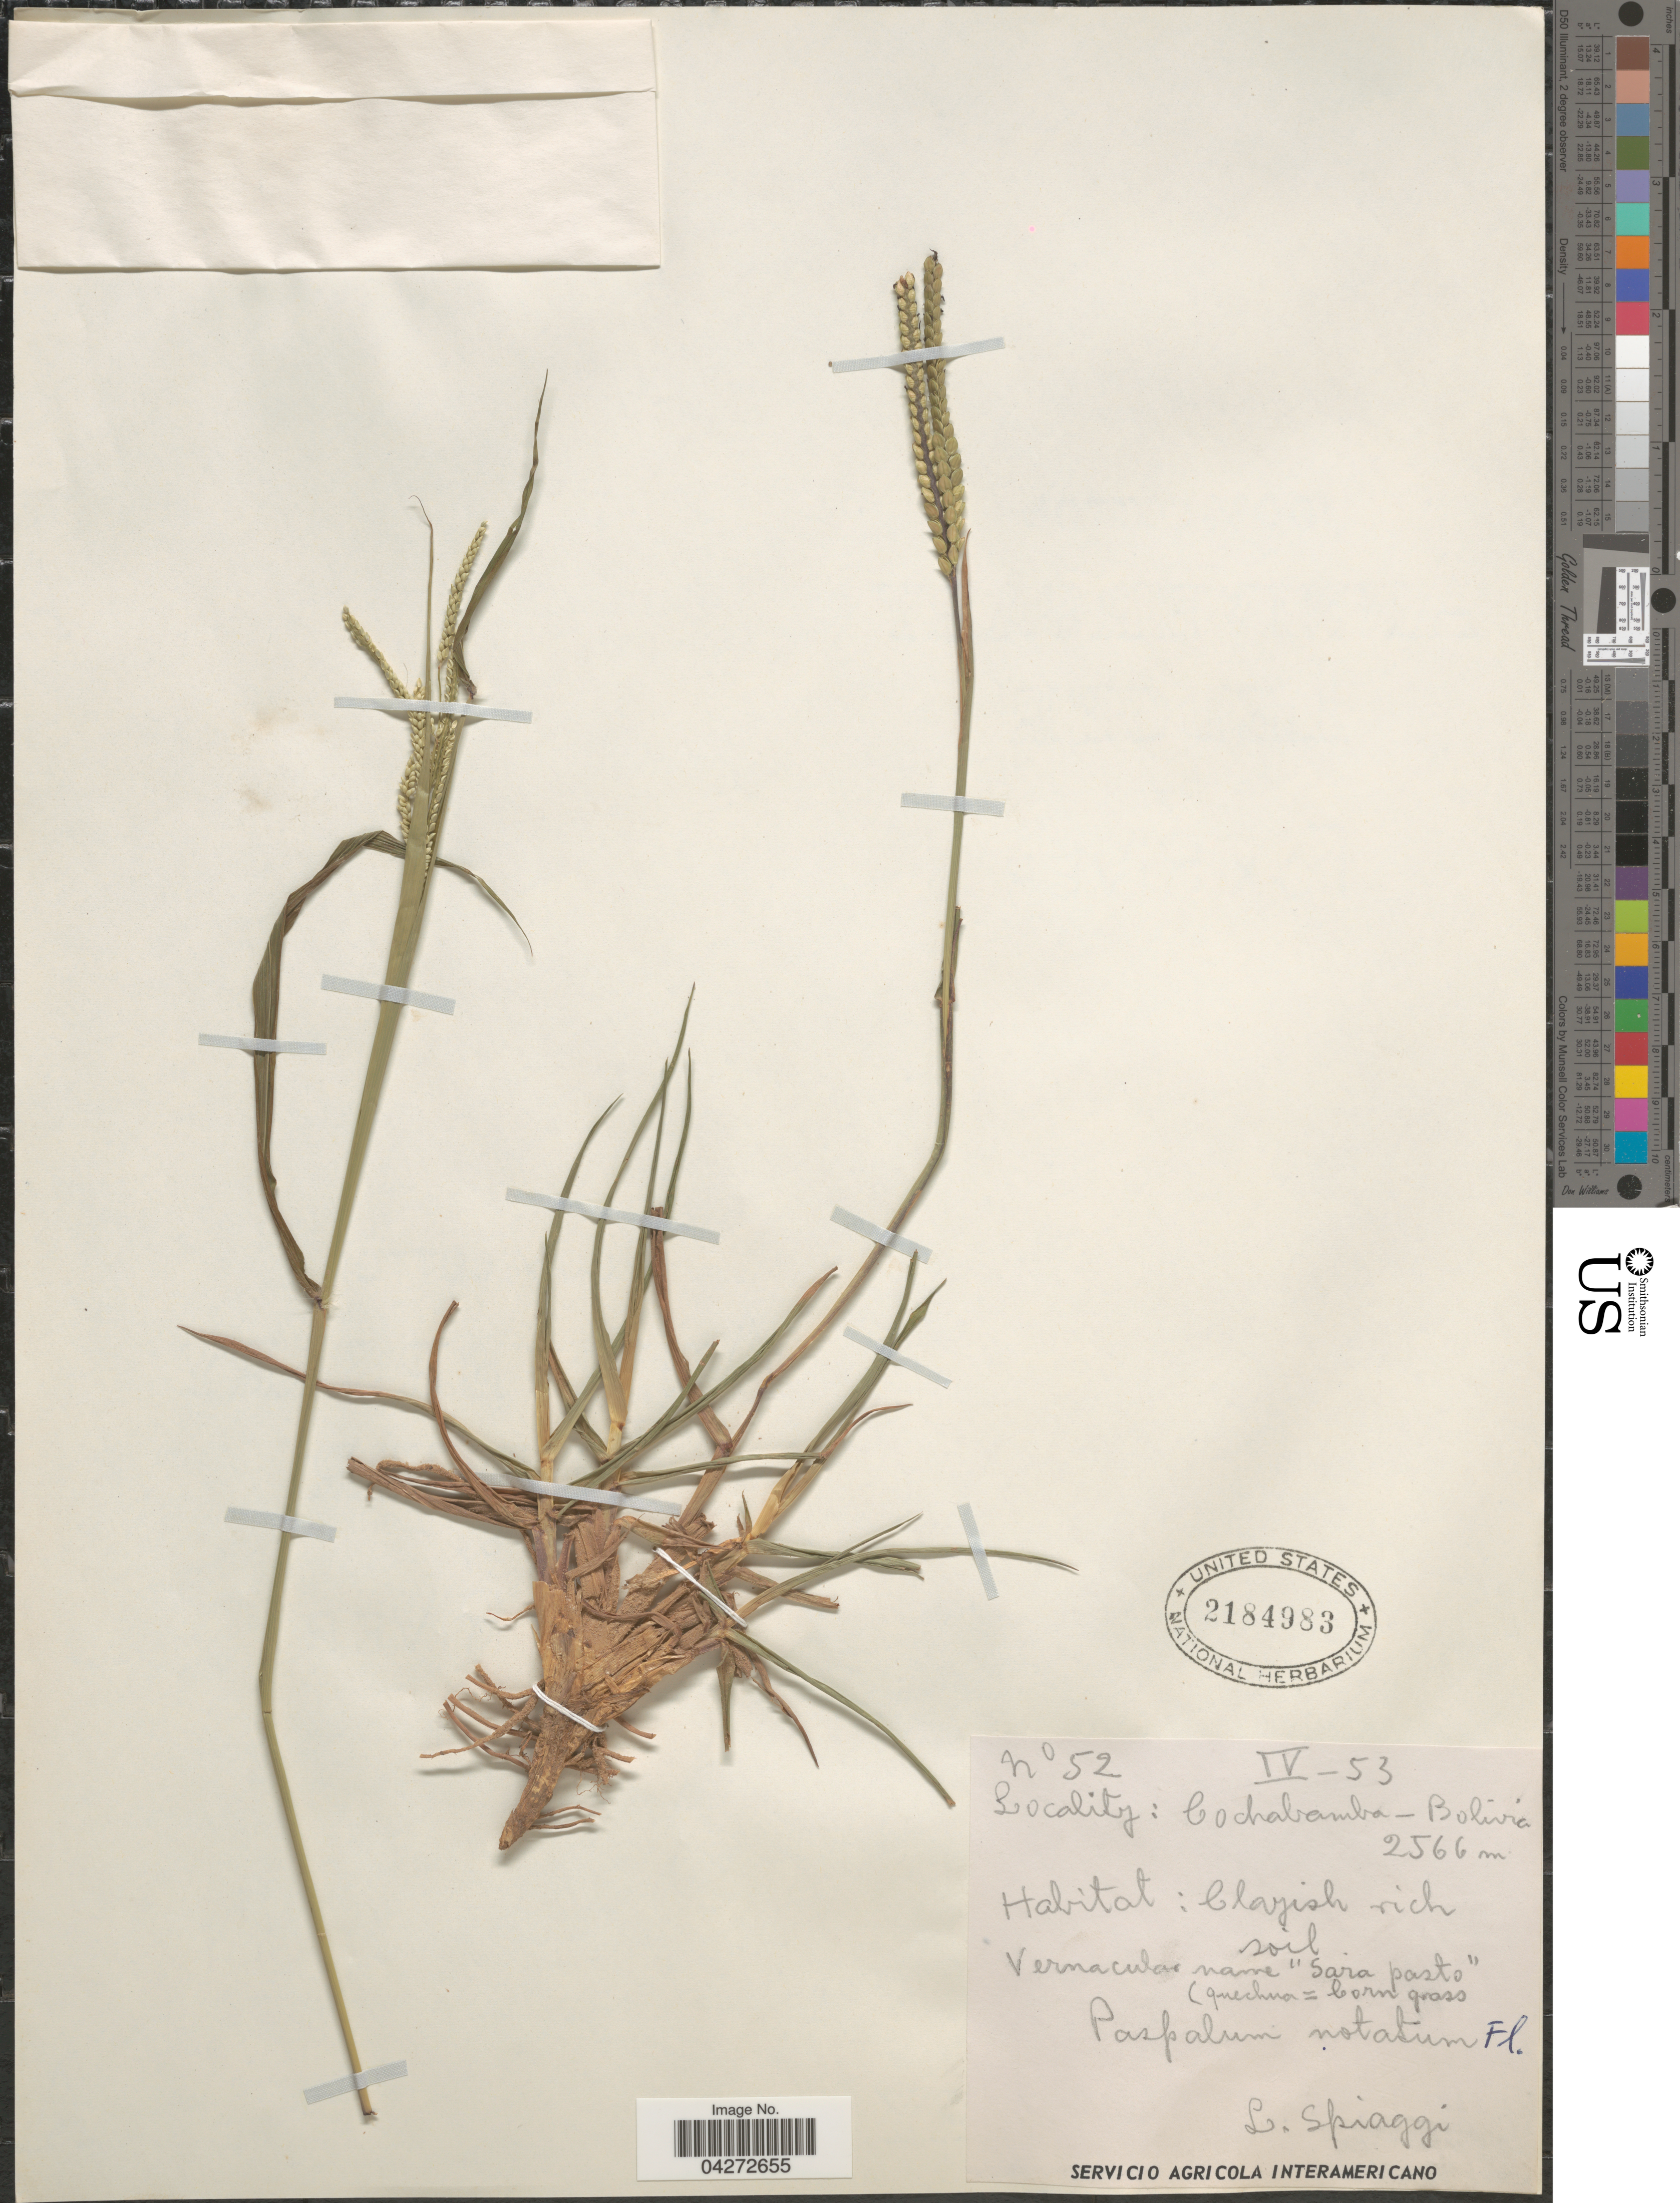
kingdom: Plantae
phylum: Tracheophyta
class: Liliopsida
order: Poales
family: Poaceae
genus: Paspalum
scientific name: Paspalum notatum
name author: Flüggé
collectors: L. Spiaggi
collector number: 52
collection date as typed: Transcribed d/m/y: /4/53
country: Bolivia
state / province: Cochabamba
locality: Cochabamba.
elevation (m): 2566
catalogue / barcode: US 2184983